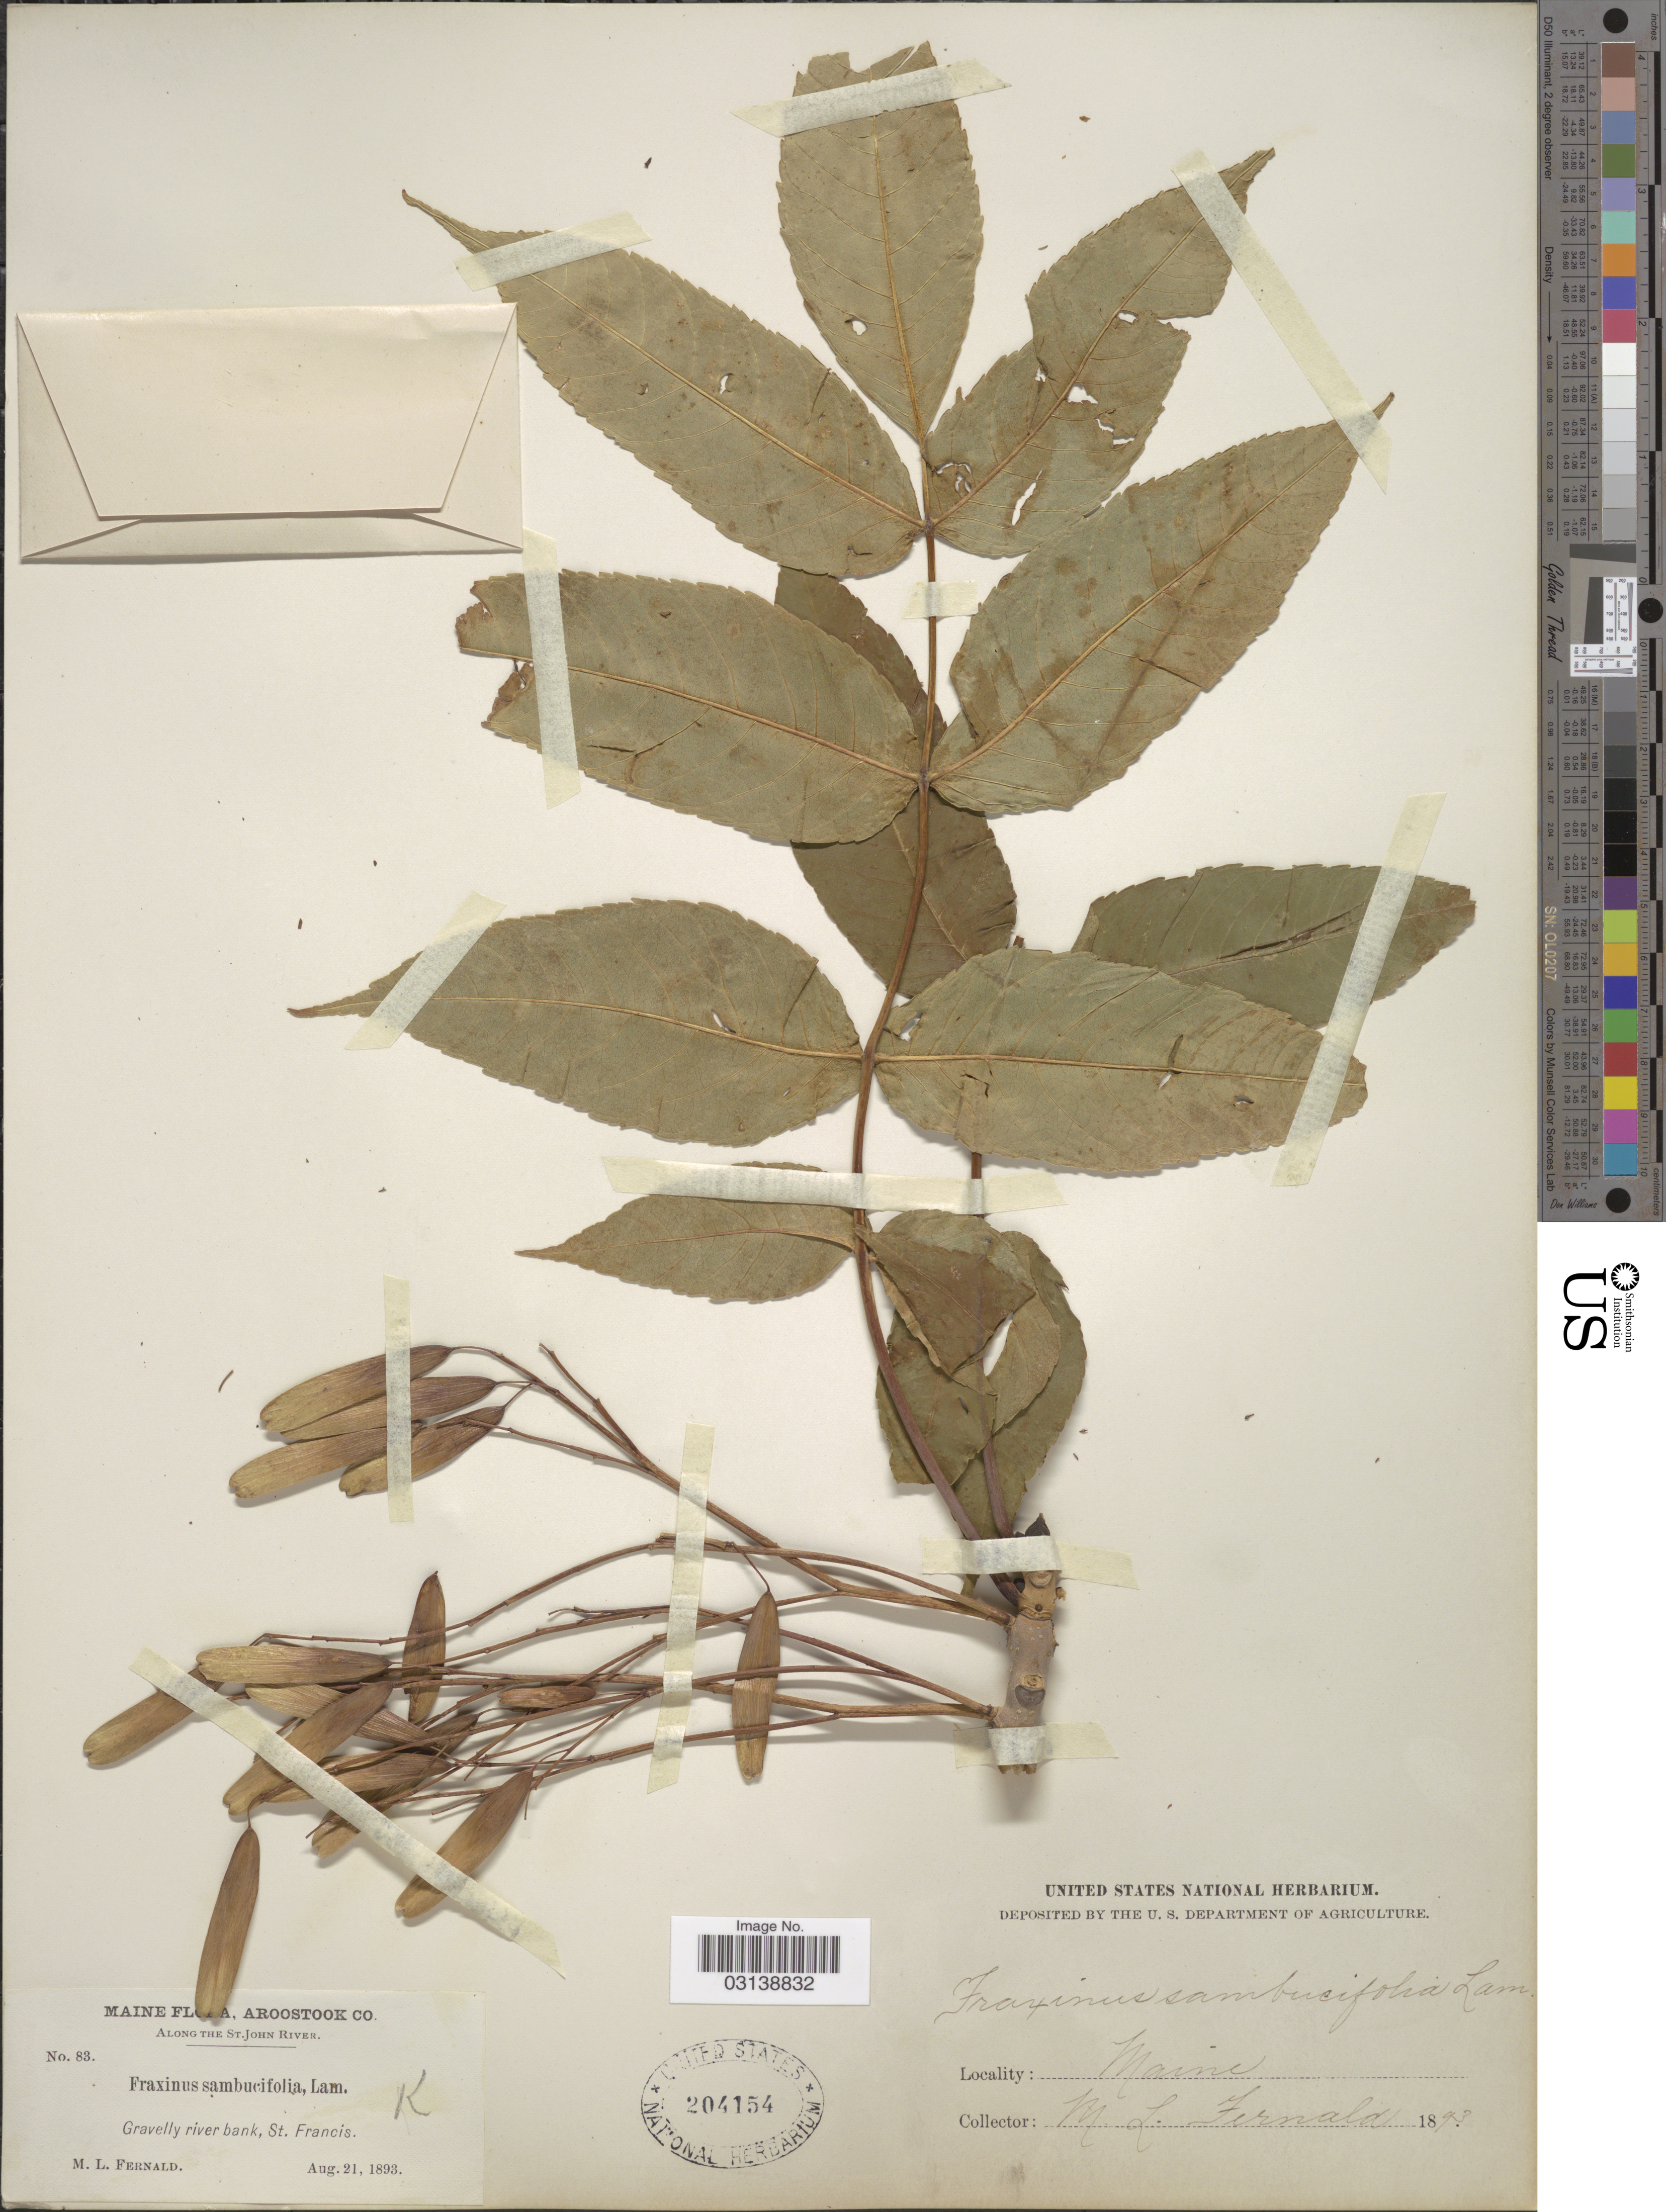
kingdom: Plantae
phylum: Tracheophyta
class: Magnoliopsida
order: Lamiales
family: Oleaceae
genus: Fraxinus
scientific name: Fraxinus nigra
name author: Marshall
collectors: M. L. Fernald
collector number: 83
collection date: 1893-08-21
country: United States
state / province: Maine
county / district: Aroostook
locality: Along the St. John River. St. Francis.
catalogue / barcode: US 204154